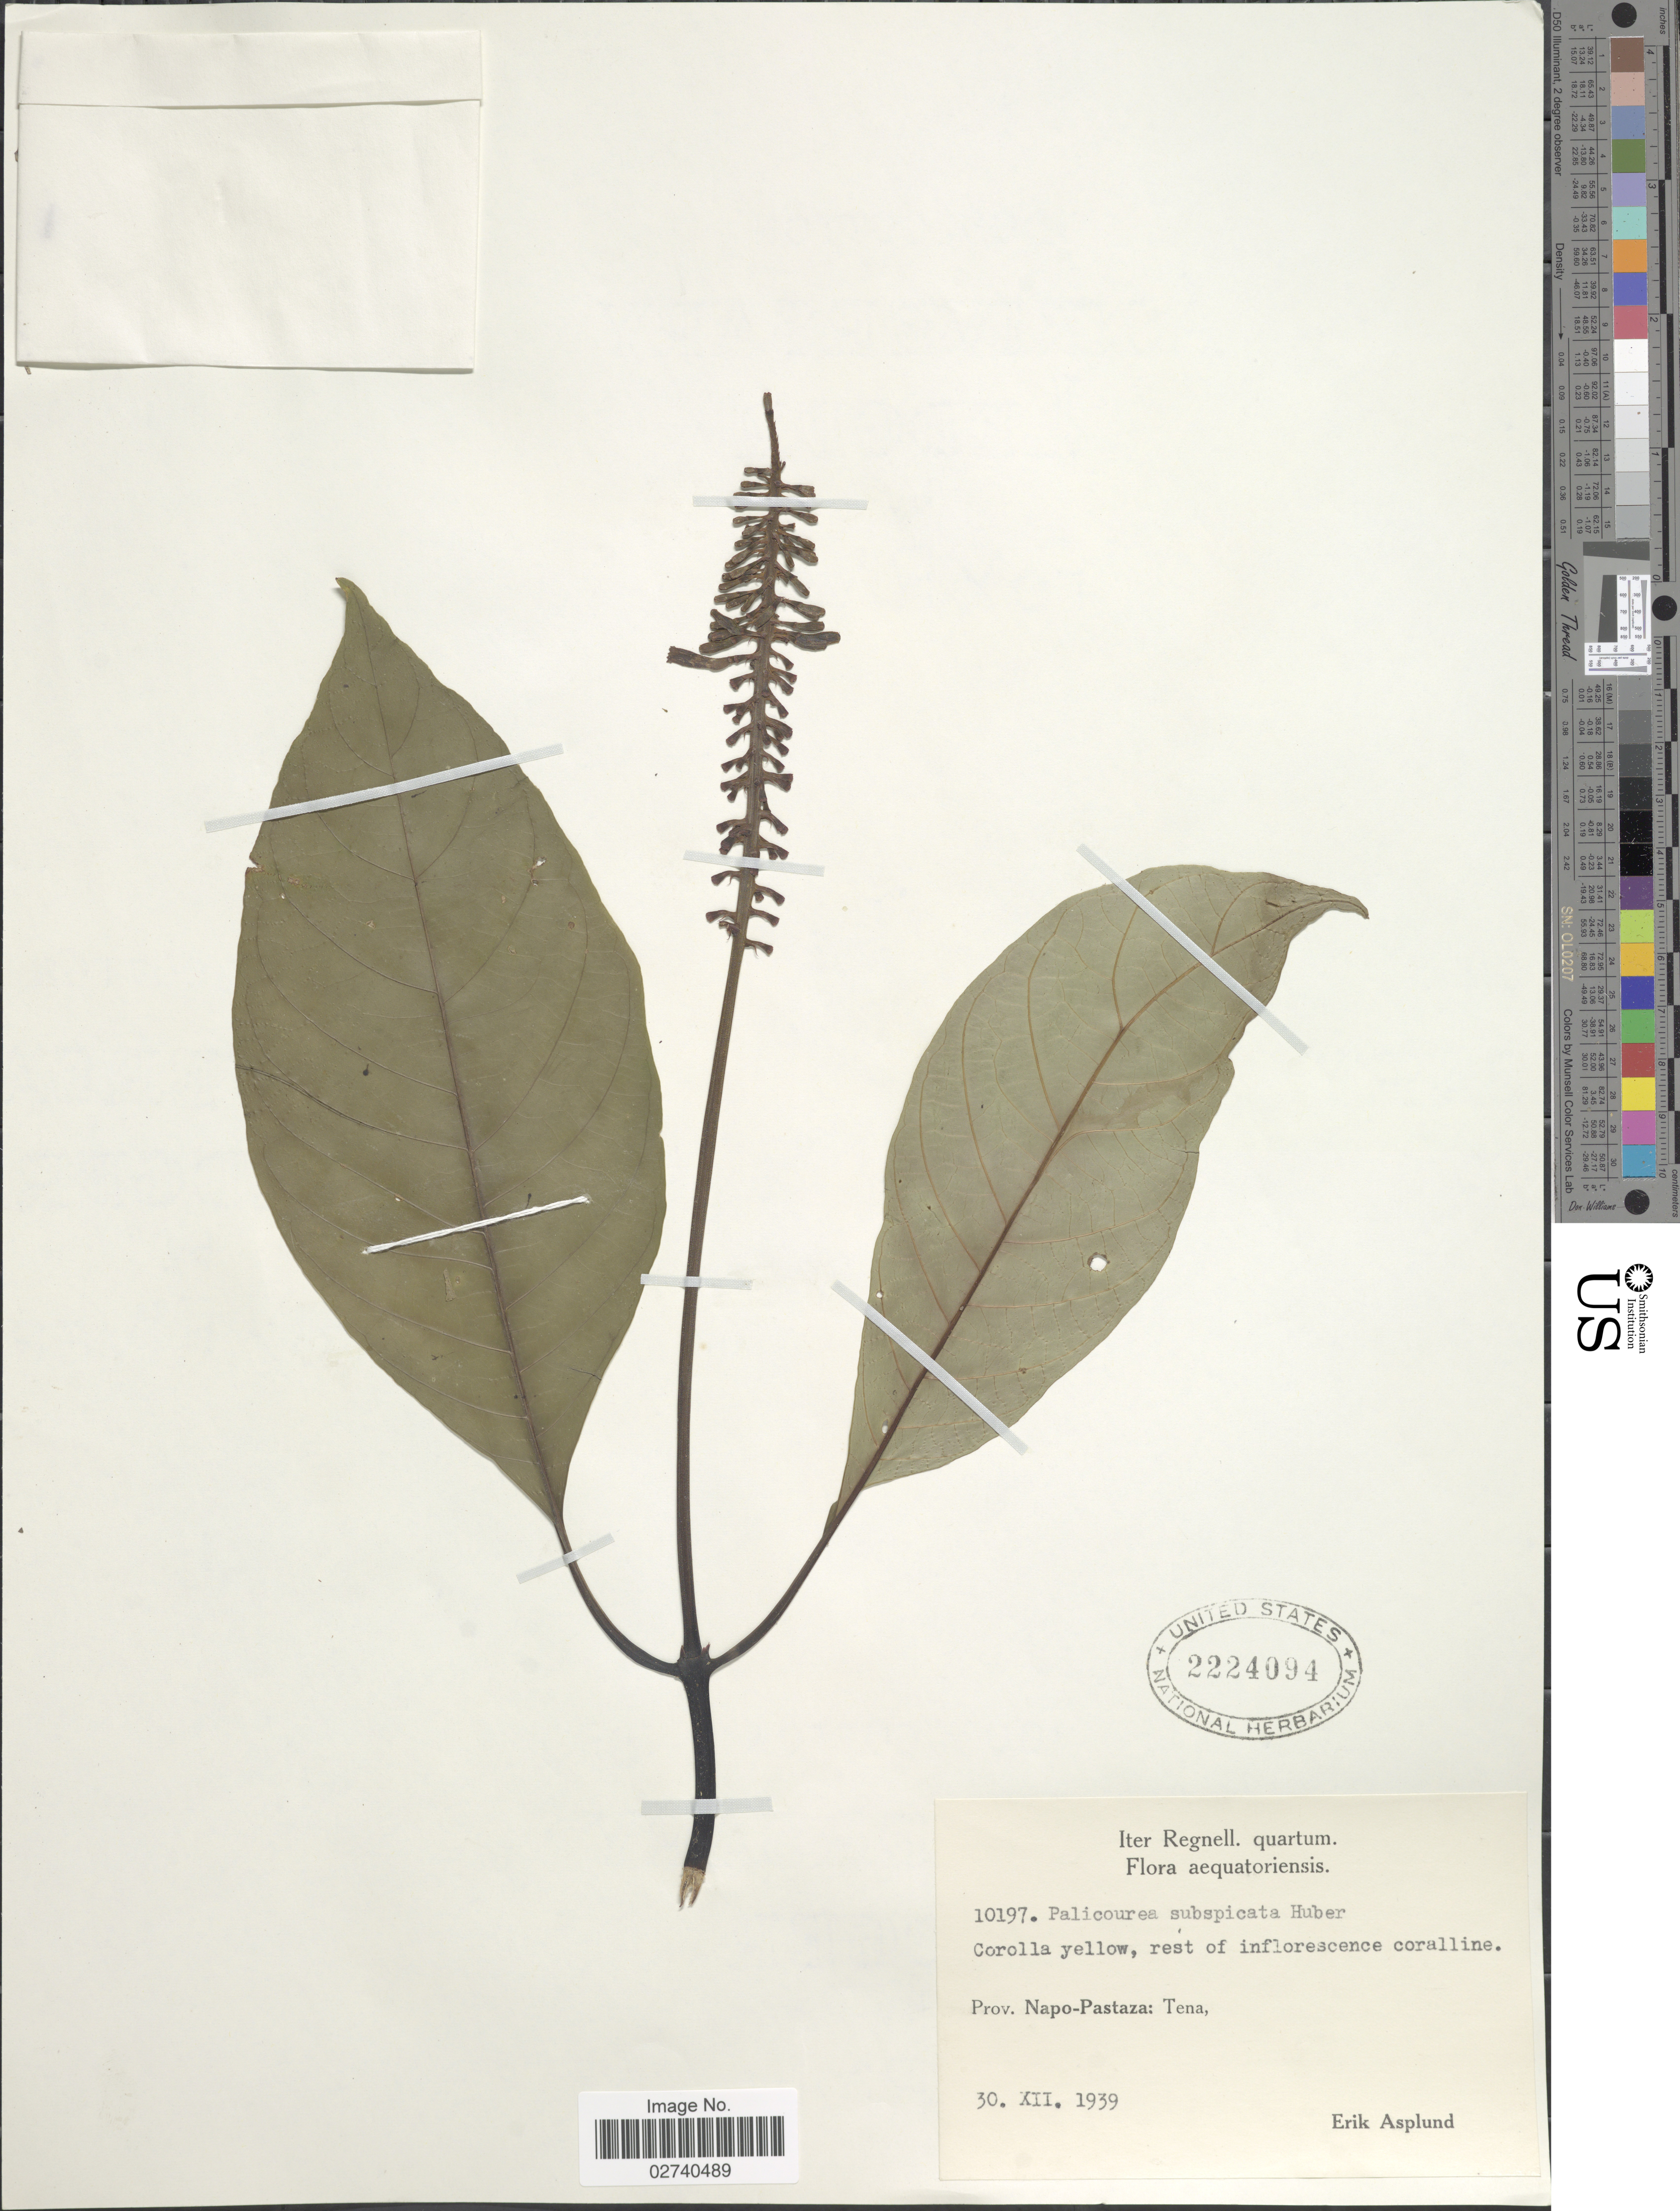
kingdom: Plantae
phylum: Tracheophyta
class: Magnoliopsida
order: Gentianales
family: Rubiaceae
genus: Palicourea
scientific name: Palicourea subspicata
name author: Huber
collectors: E. Asplund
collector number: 10197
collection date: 1939-12-30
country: Ecuador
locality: Prov. Napo-Pastaza: Tena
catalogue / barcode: US 2224094